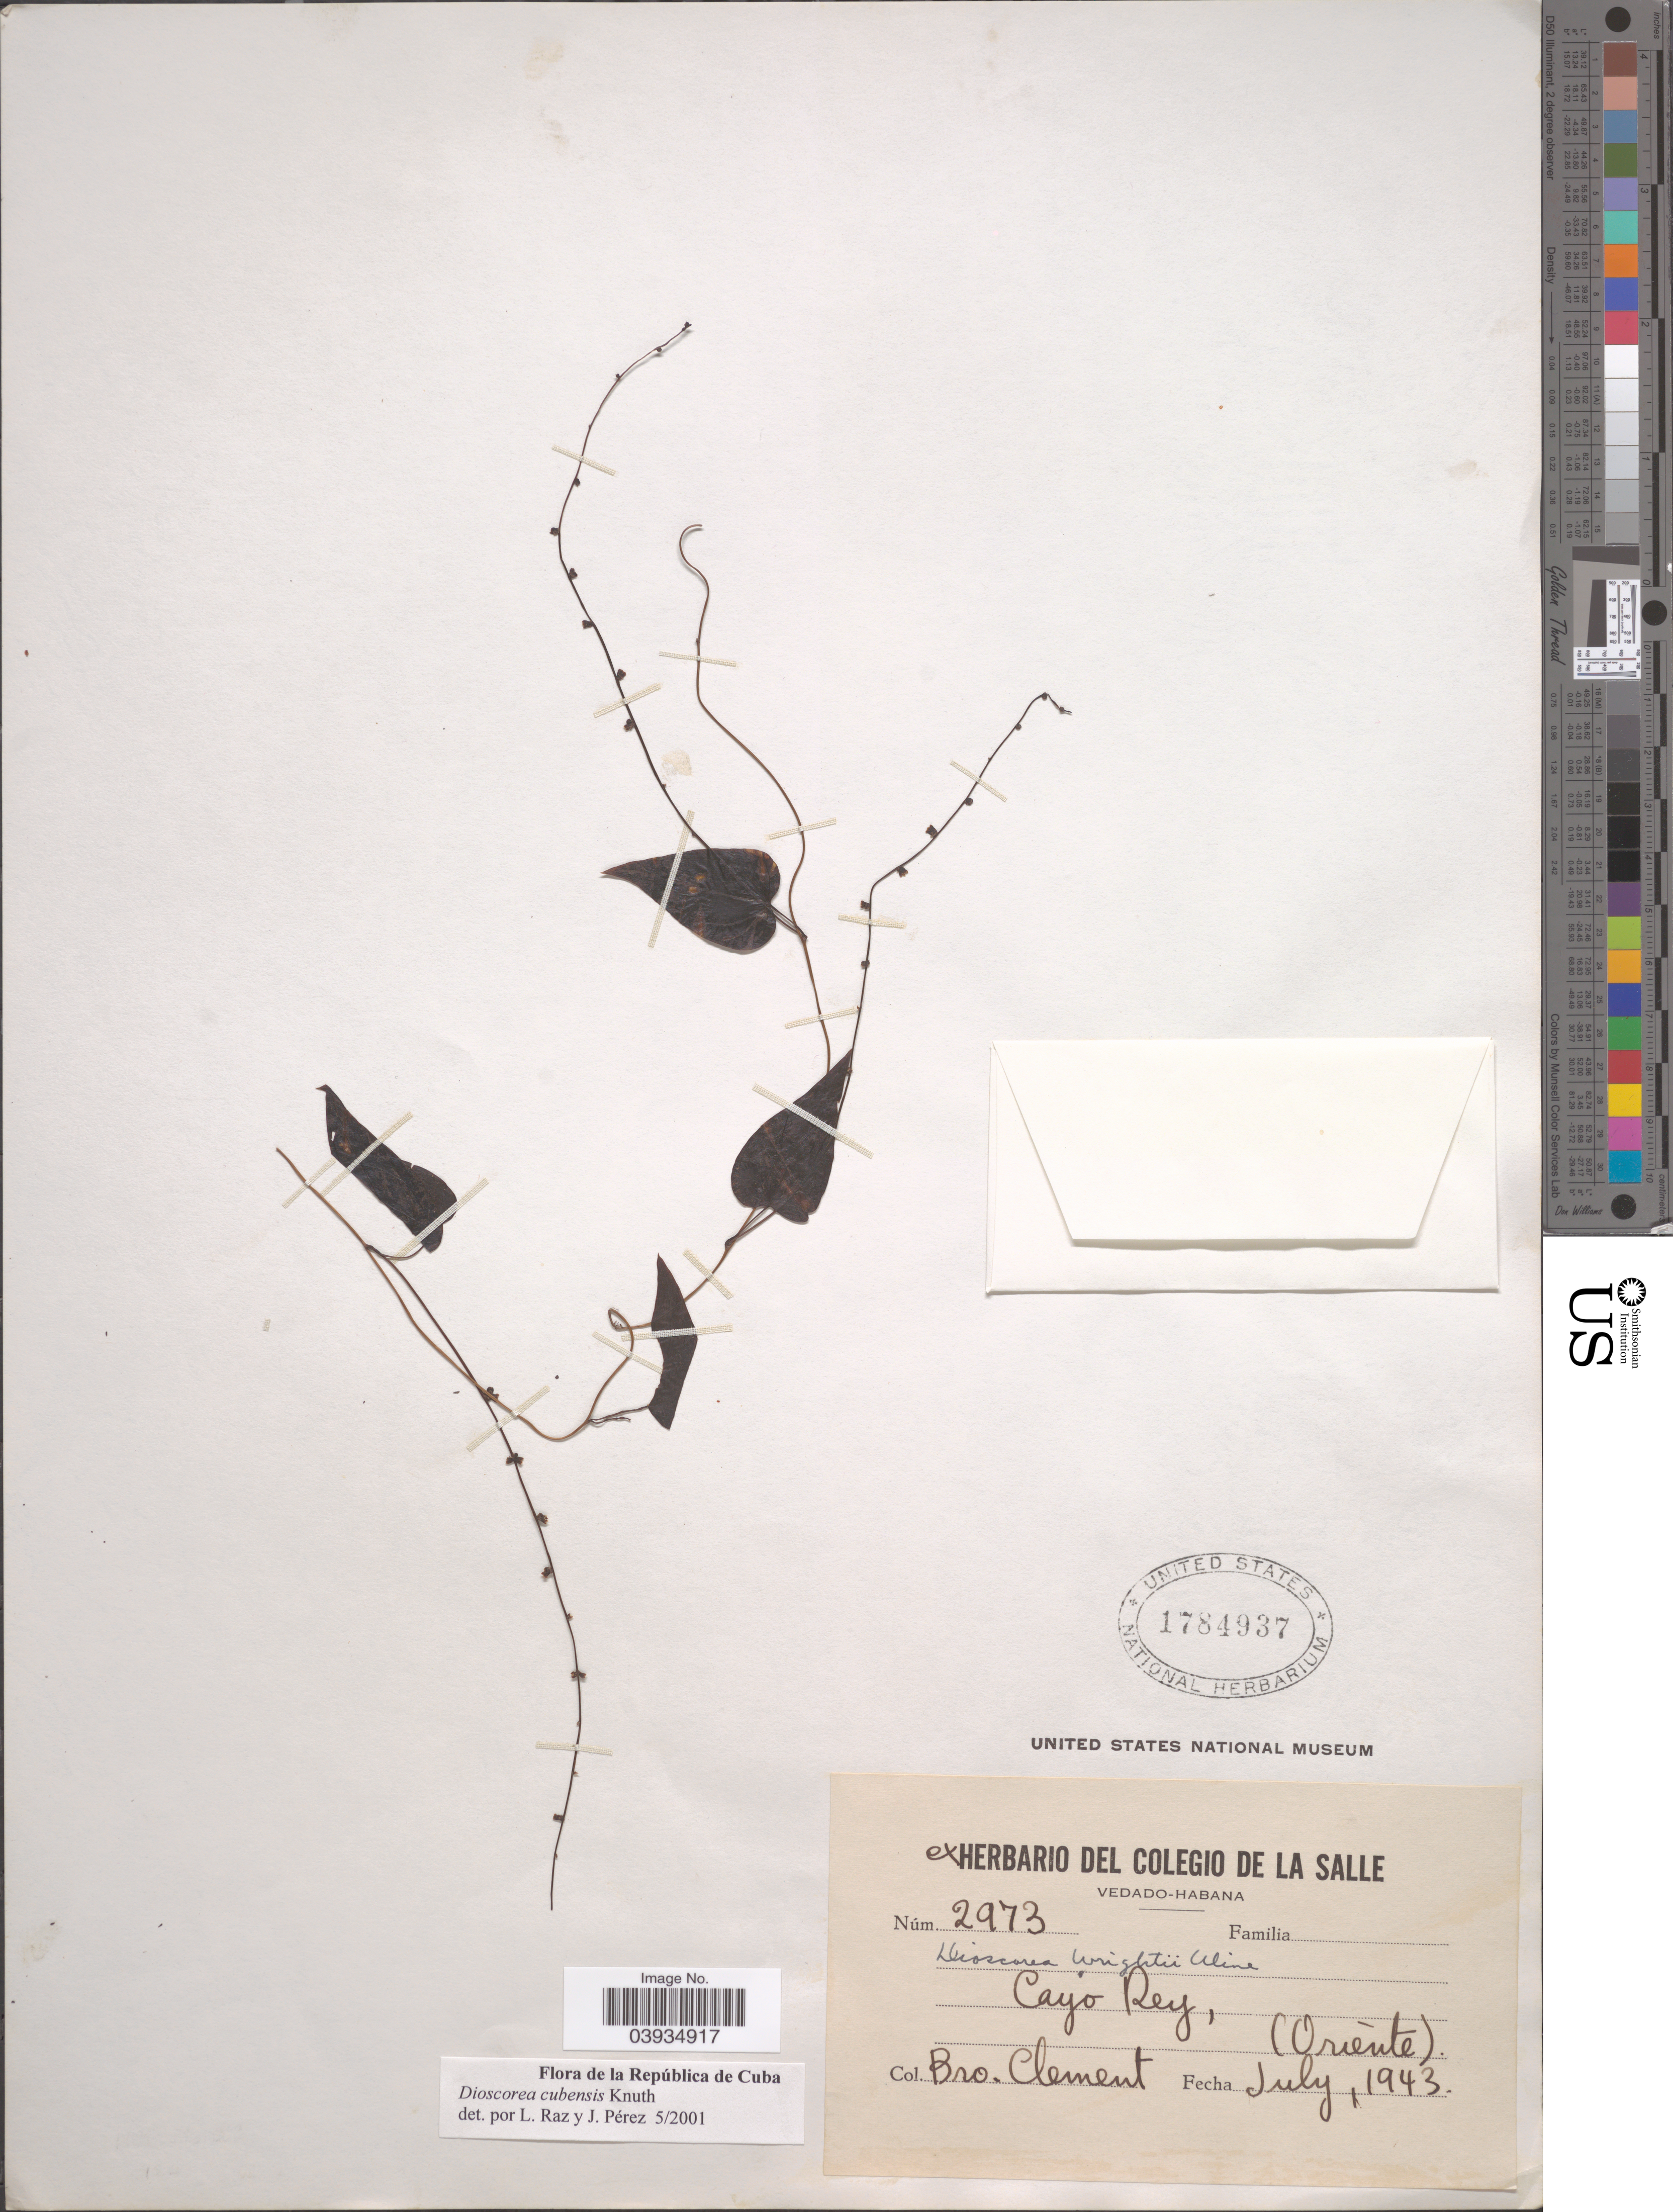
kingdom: Plantae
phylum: Tracheophyta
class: Liliopsida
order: Dioscoreales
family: Dioscoreaceae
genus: Dioscorea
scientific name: Dioscorea cubensis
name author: R. Knuth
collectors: B. Clement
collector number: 2973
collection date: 1943-07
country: Cuba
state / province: Oriente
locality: Cayo Rey.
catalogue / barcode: US 1784937